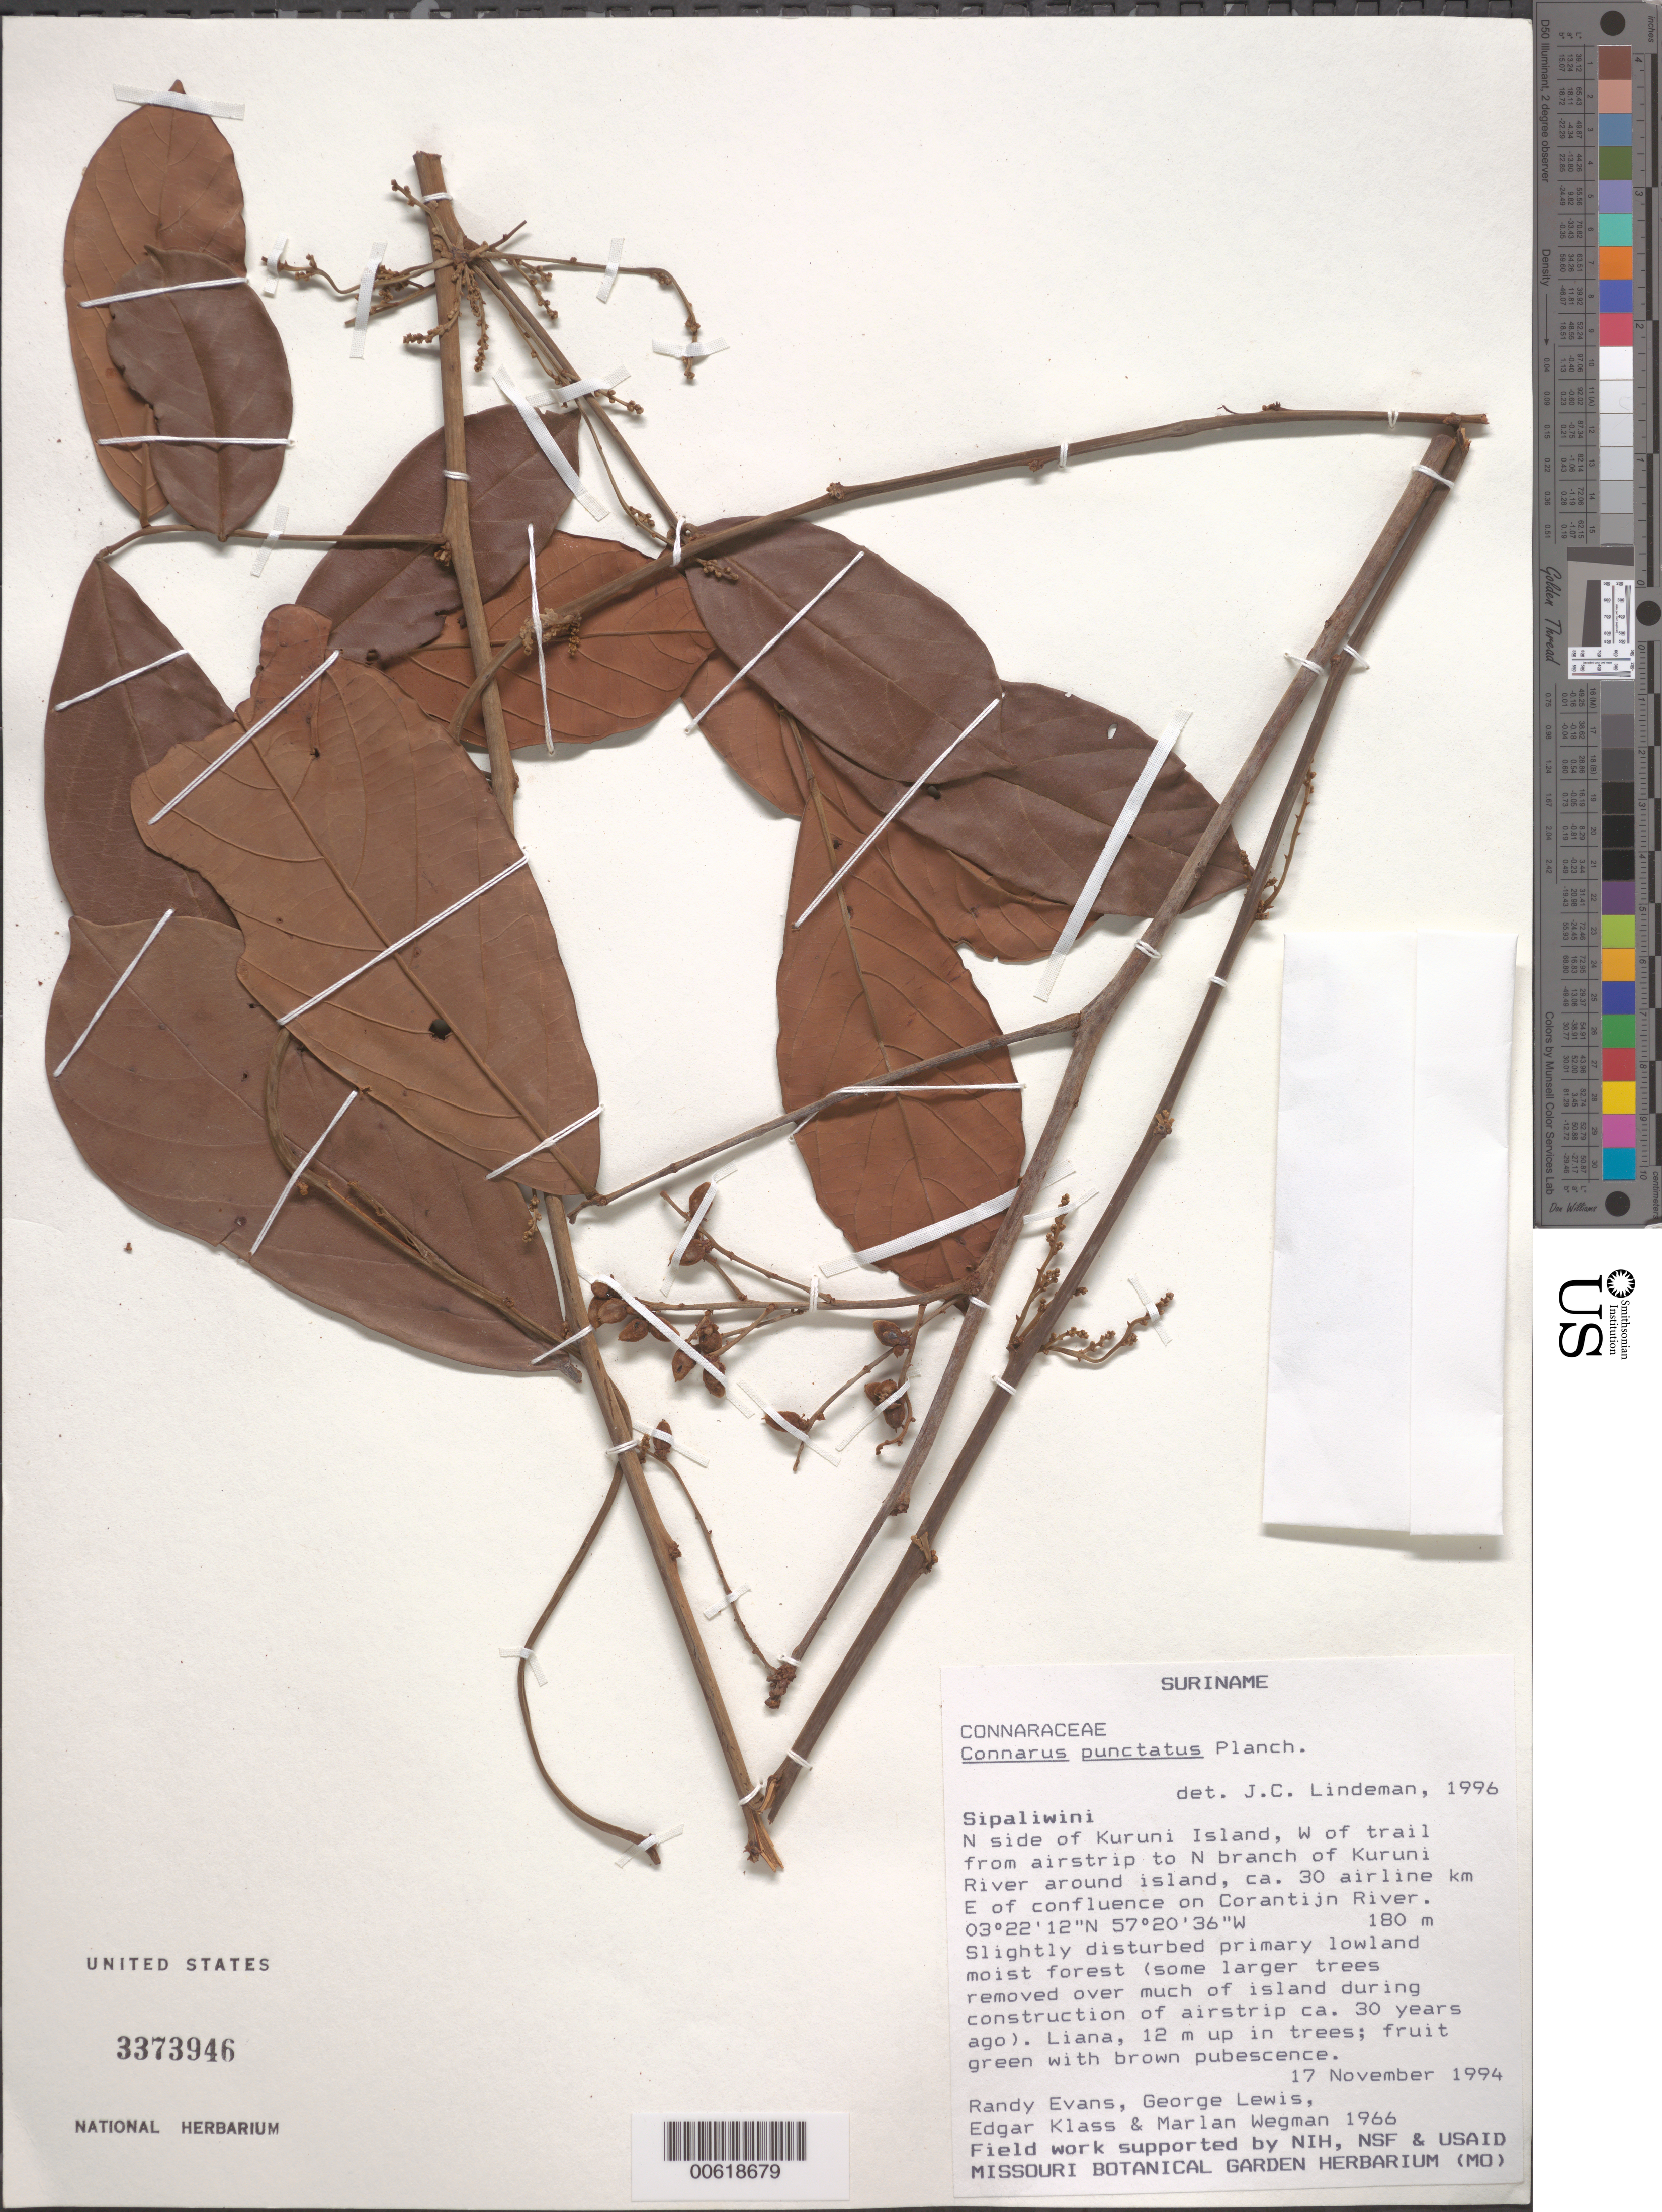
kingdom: Plantae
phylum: Tracheophyta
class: Magnoliopsida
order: Oxalidales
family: Connaraceae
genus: Connarus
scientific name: Connarus punctatus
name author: Planch.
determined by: Lindeman, J. C.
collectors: R. Evans, G. Lewis, E. Klass & M. Wegman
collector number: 1966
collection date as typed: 17-Nov-94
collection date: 1994-11-17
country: Suriname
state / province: Sipaliwini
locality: Kuruni Island, N side, W of trail from airstrip to N branch of Kuruni R., ca 30 airline km E of confluence on Corantijn R.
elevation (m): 180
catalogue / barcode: US 3373946